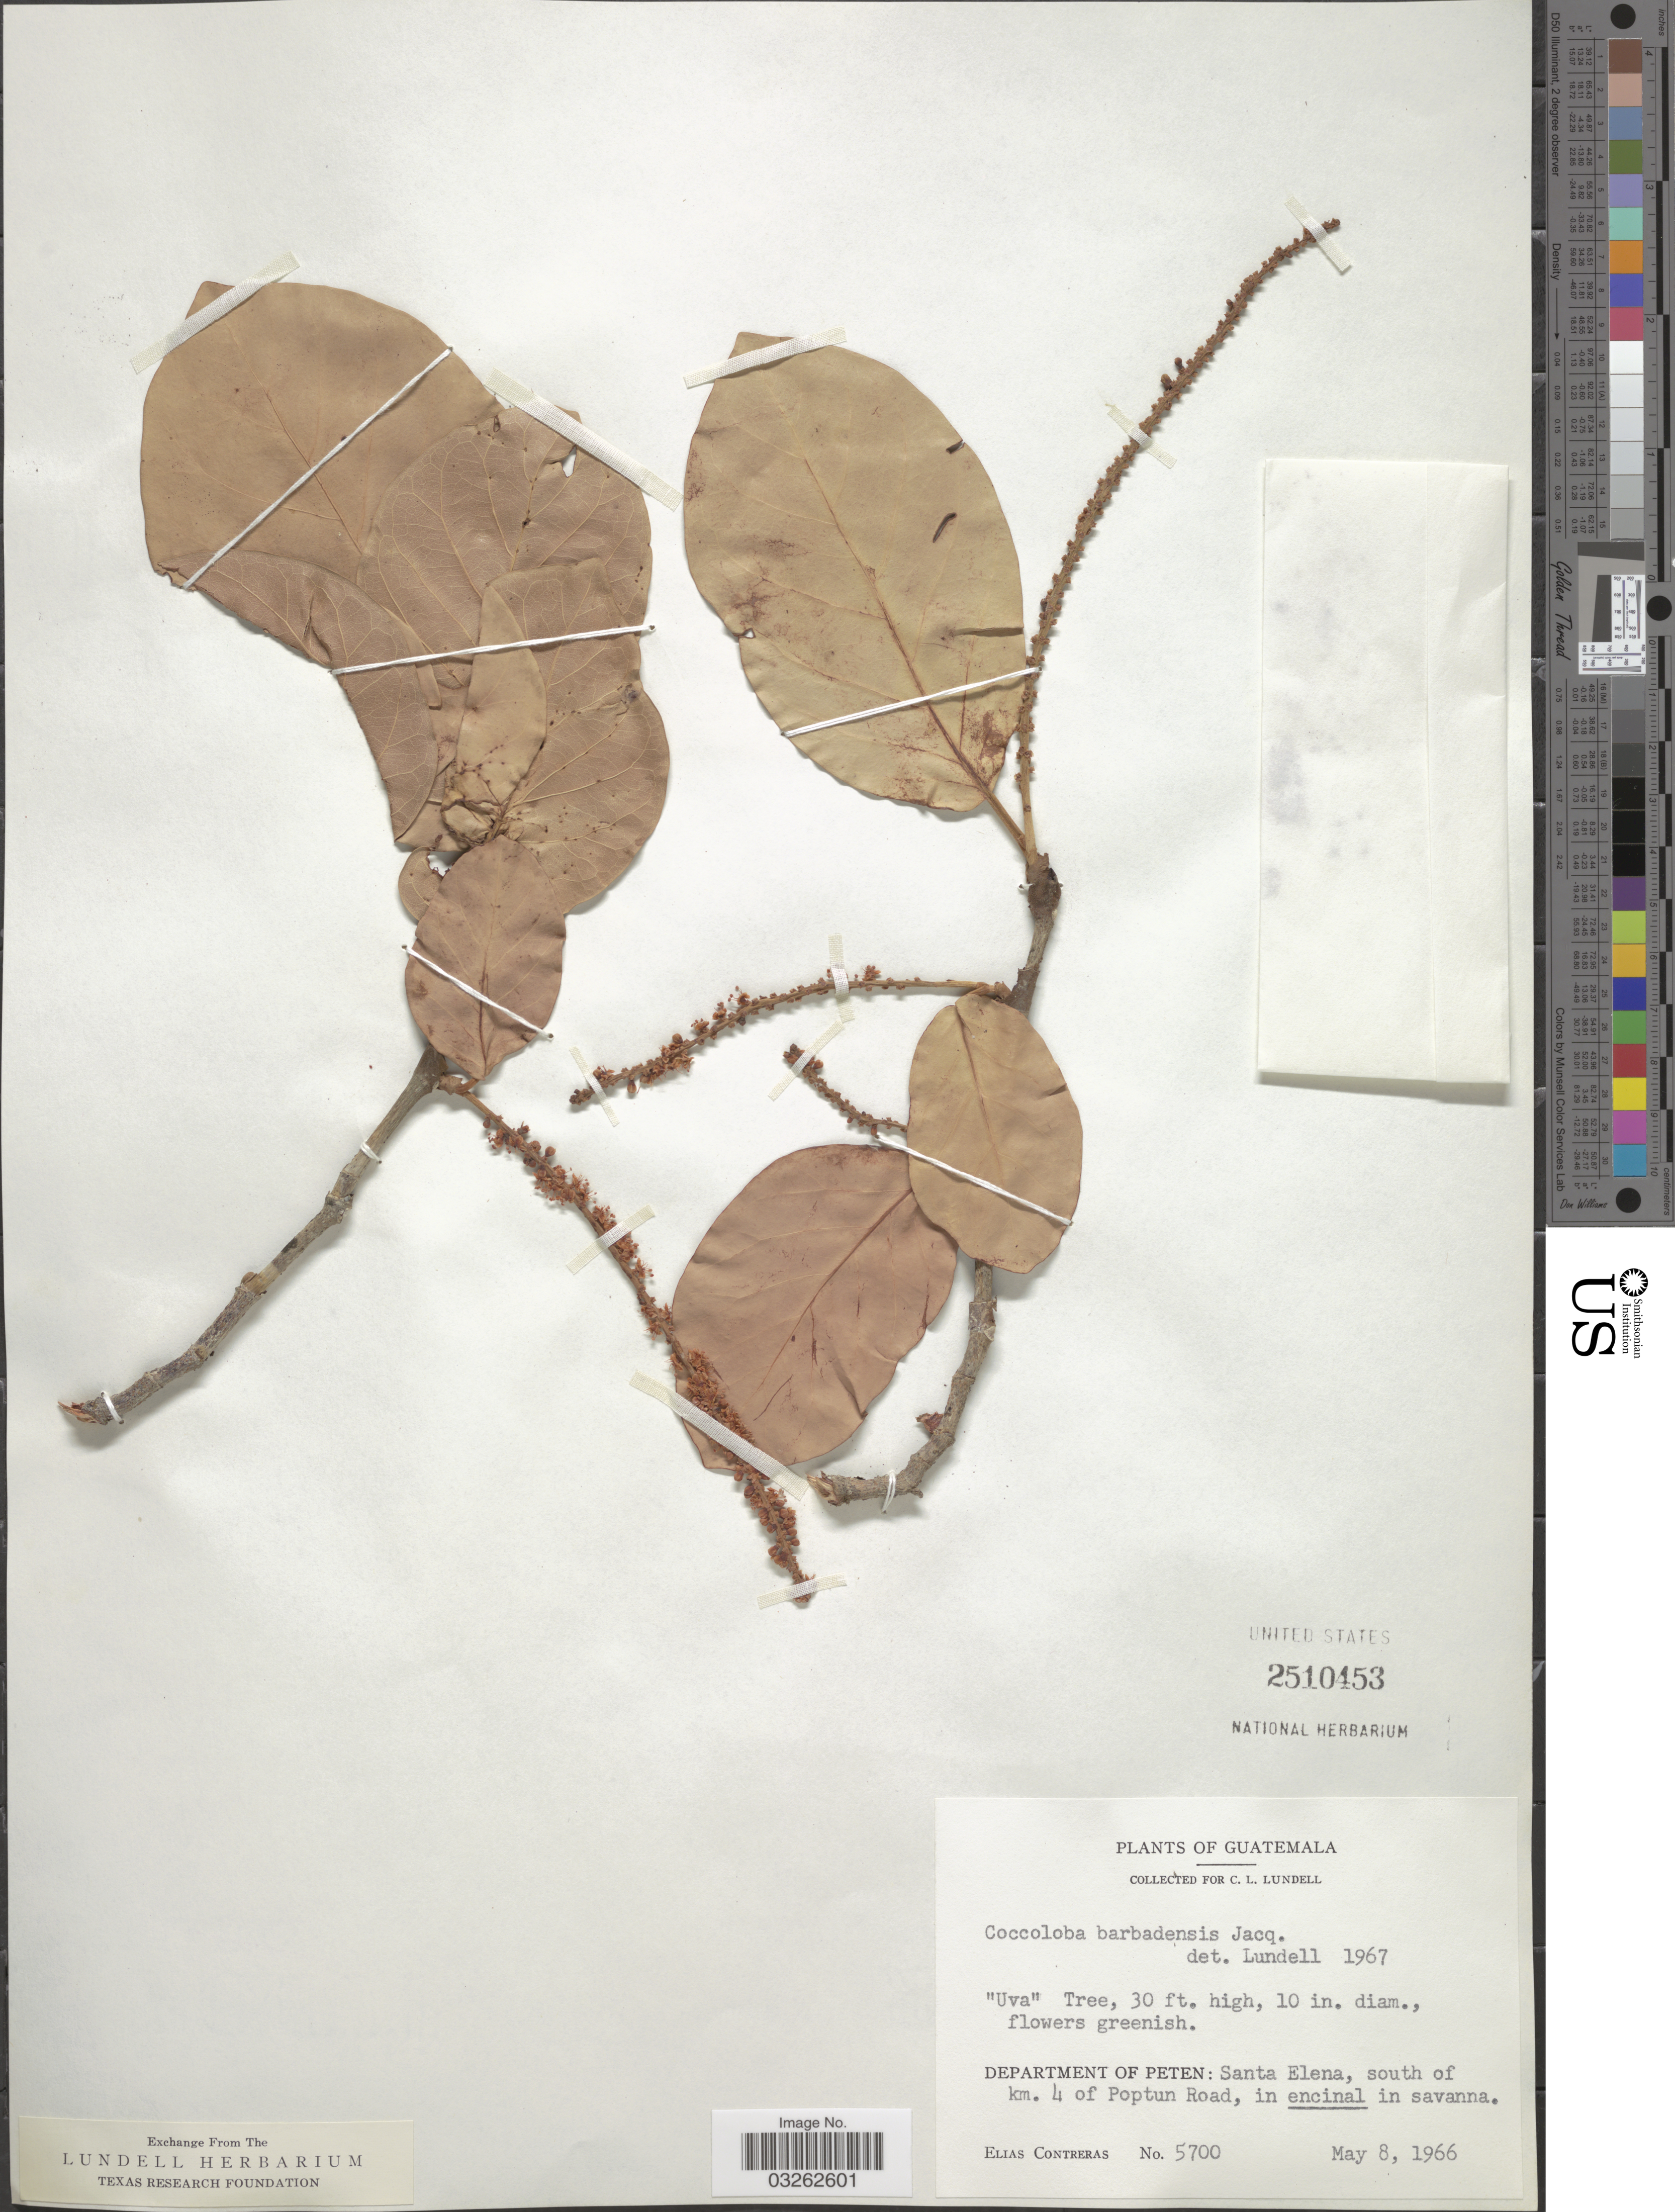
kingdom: Plantae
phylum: Tracheophyta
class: Magnoliopsida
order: Caryophyllales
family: Polygonaceae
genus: Coccoloba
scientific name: Coccoloba barbadensis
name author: Jacq.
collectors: E. Contreras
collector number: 5700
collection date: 1966-05-08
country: Guatemala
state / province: El Petén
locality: Department of Peten: Santa Elena, south of km. 4 of Poptun Road.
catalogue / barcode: US 2510453